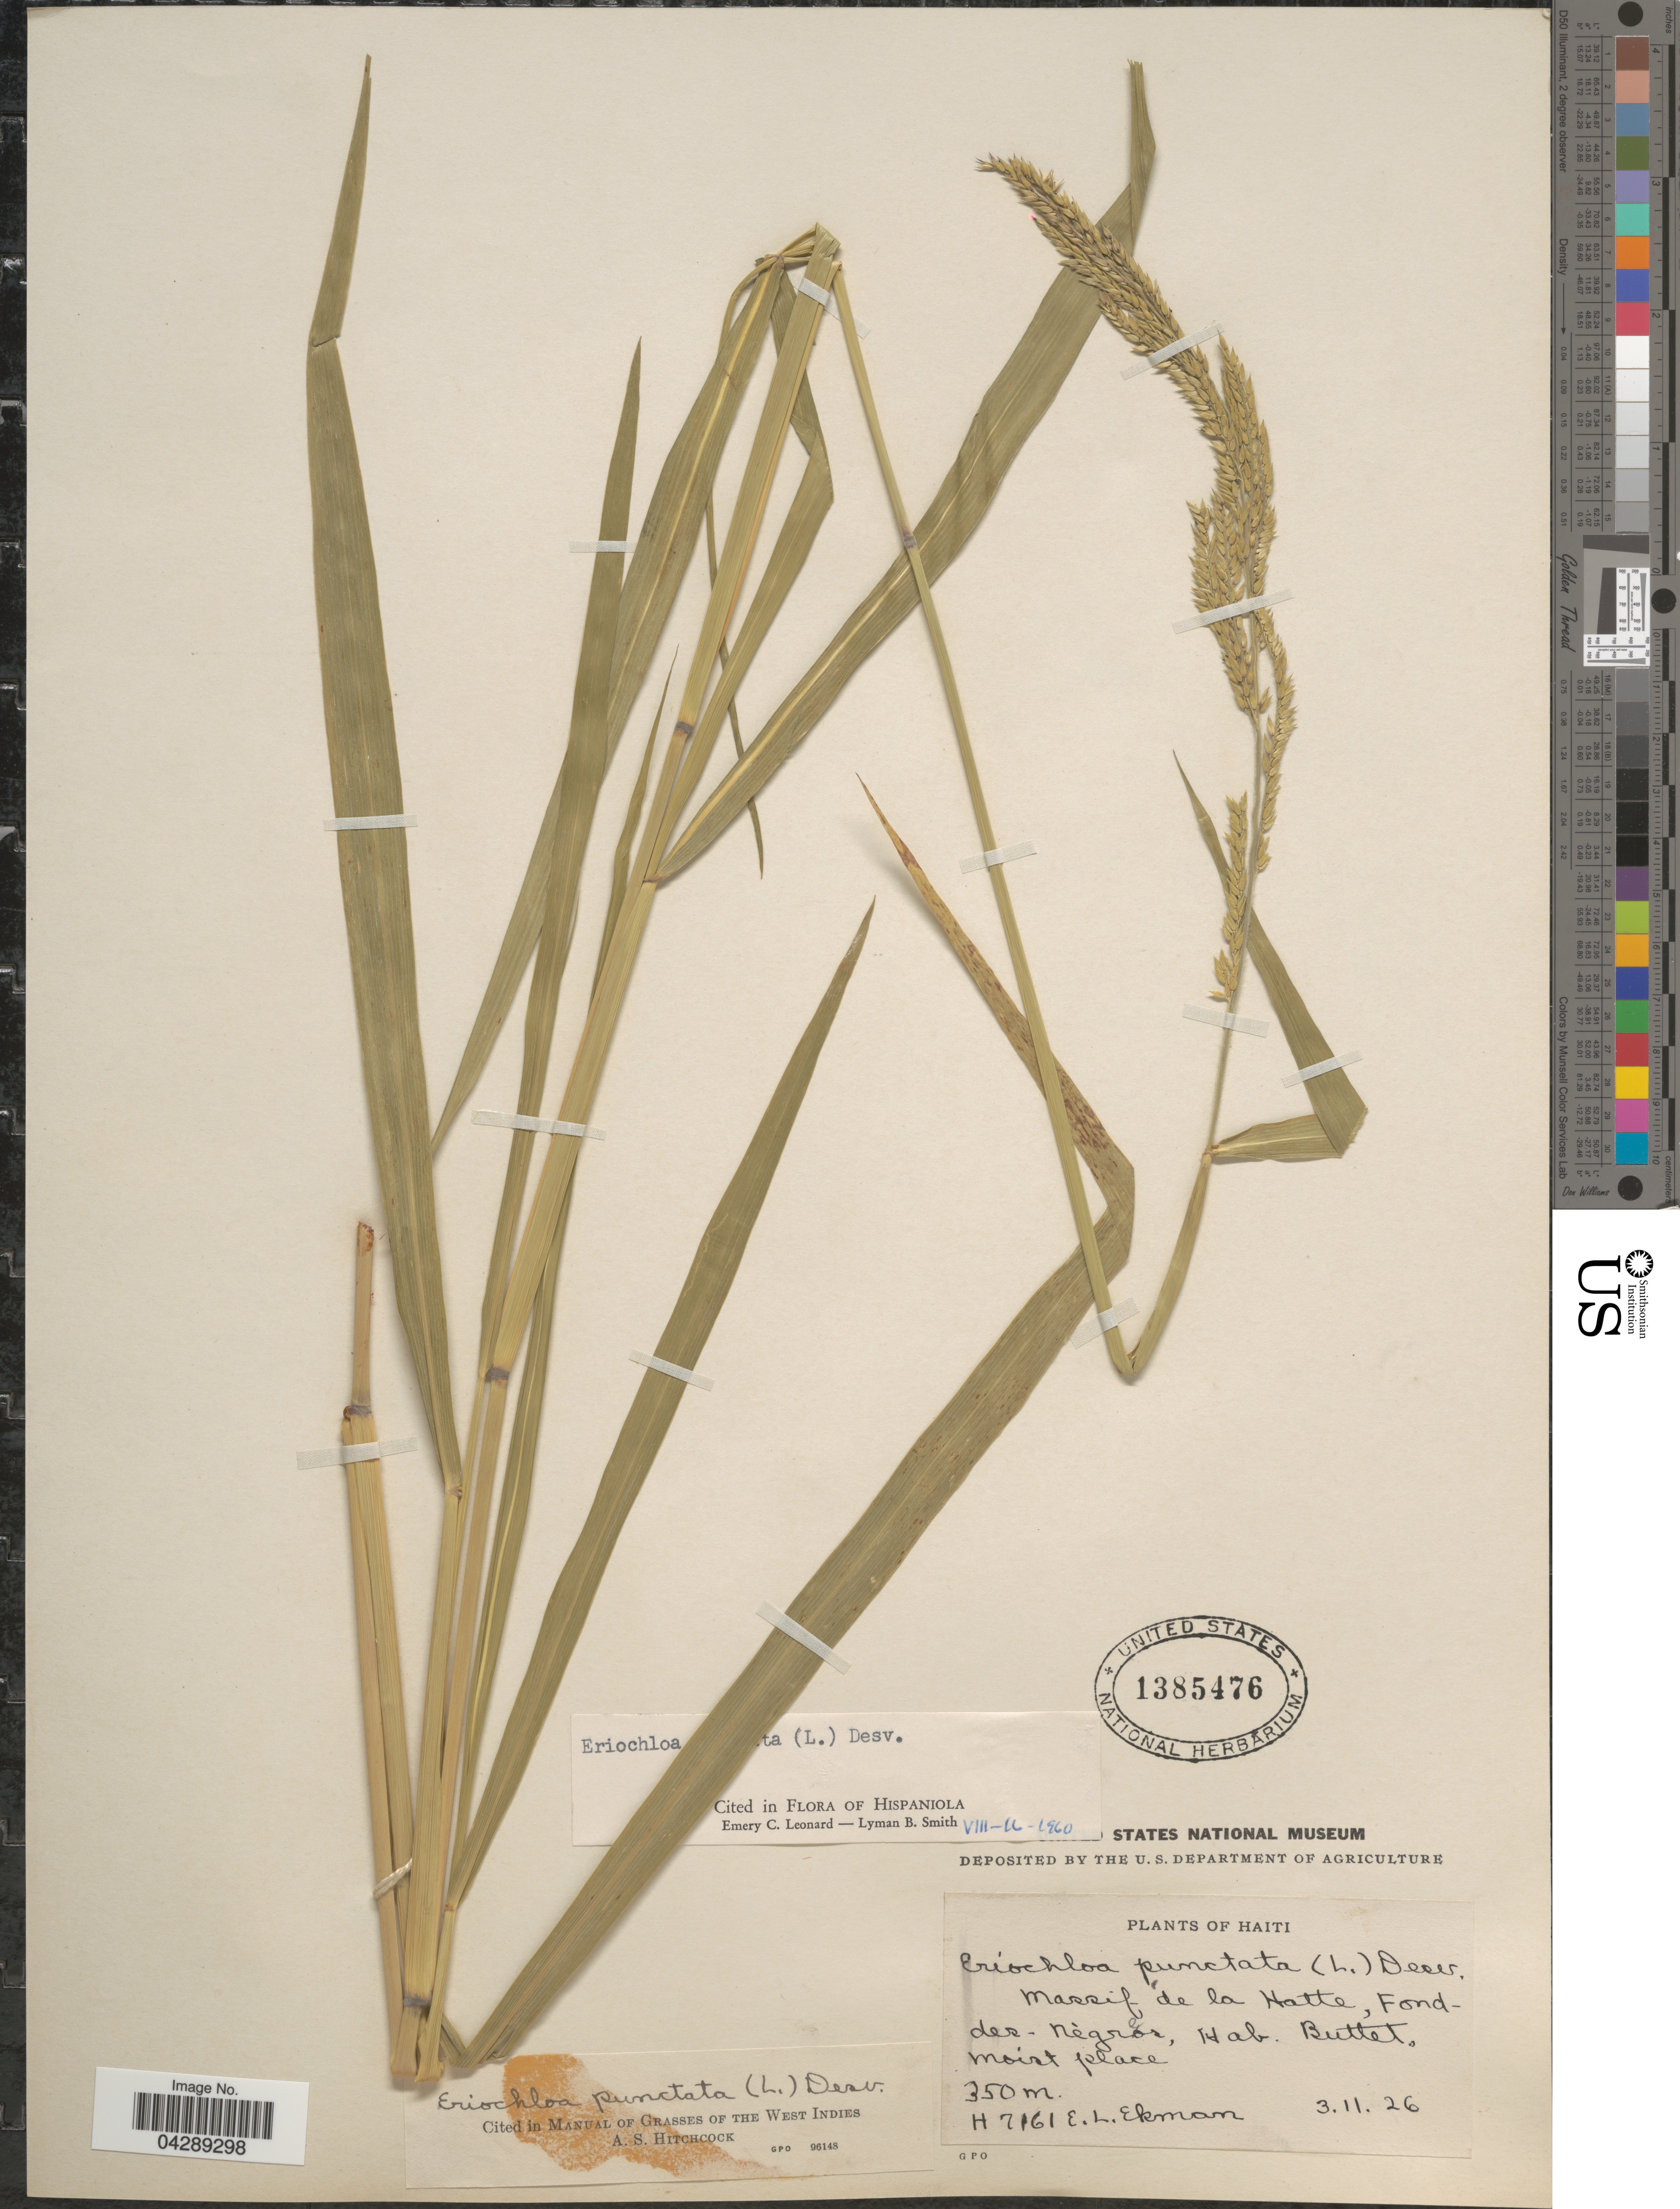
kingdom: Plantae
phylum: Tracheophyta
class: Liliopsida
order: Poales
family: Poaceae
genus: Eriochloa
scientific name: Eriochloa punctata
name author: (L.) Desv. ex Ham.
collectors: E. L. Ekman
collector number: H7161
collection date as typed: Transcribed d/m/y: 3/11/26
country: Haiti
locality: Massif de la Hatte, Fondes-Négros.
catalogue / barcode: US 1385476